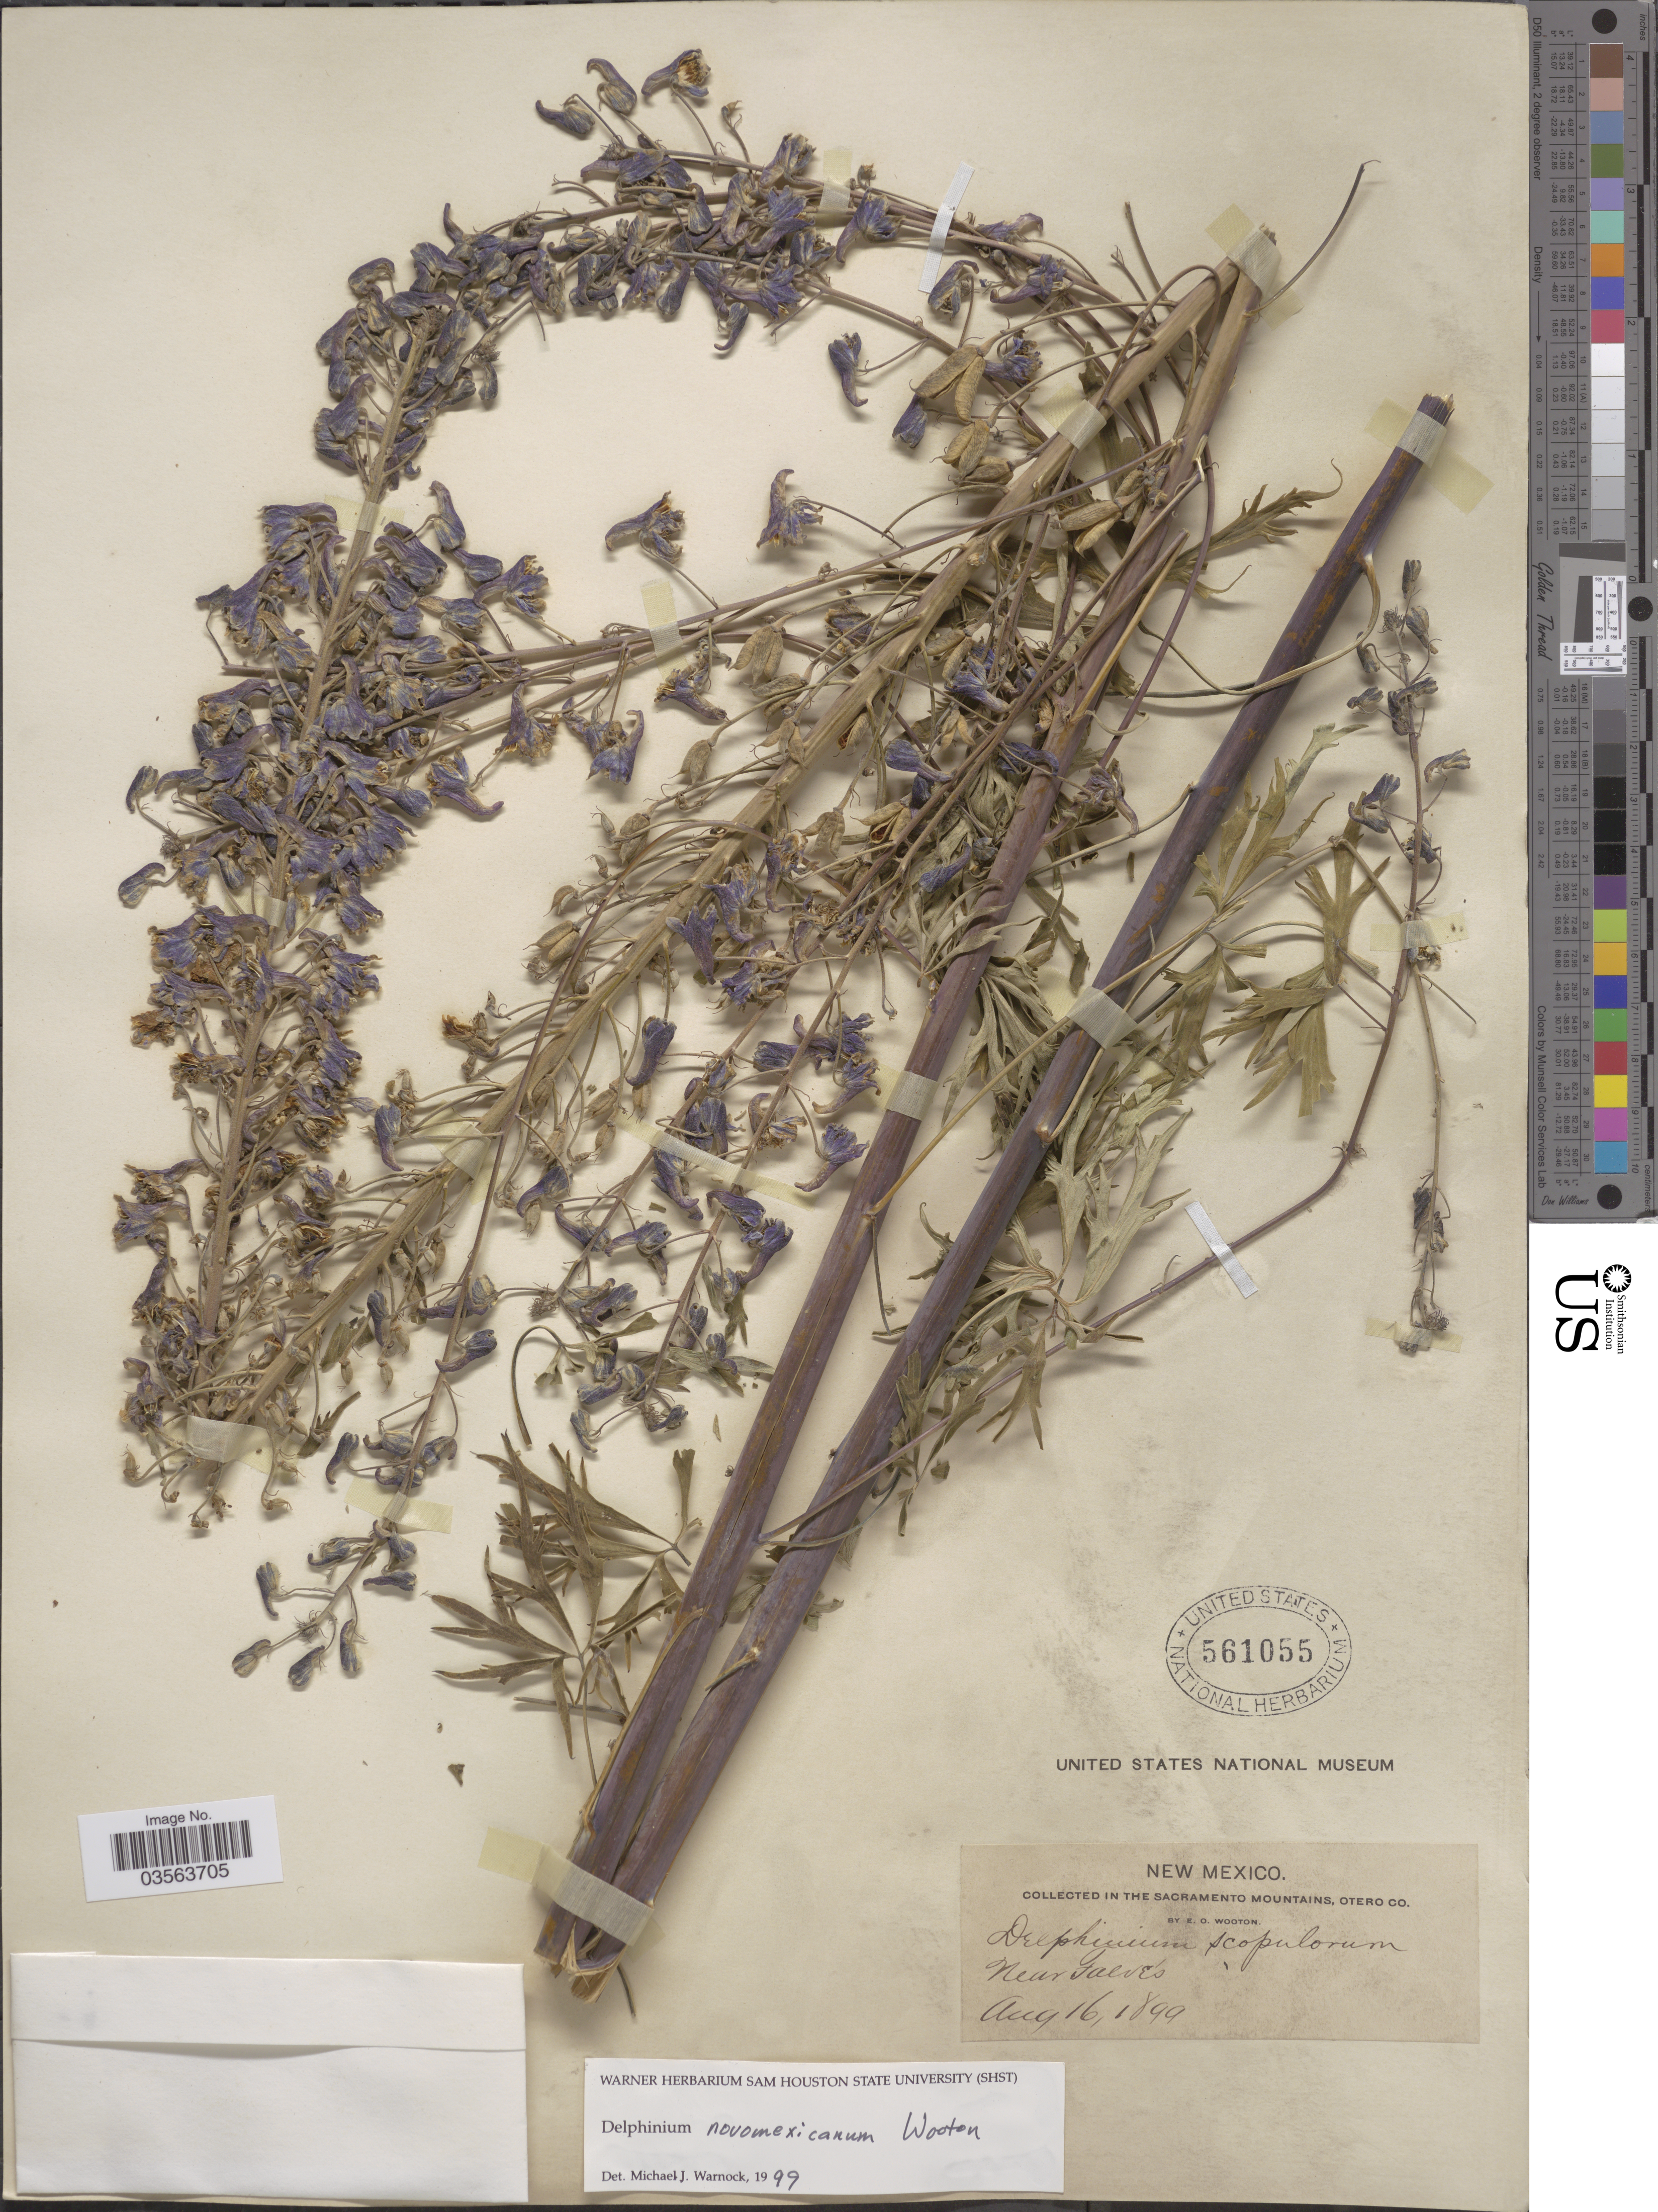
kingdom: Plantae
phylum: Tracheophyta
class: Magnoliopsida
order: Ranunculales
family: Ranunculaceae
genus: Delphinium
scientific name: Delphinium novomexicanum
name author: Wooton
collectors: E. O. Wooton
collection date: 1899-08-16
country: United States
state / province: New Mexico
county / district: Otero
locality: The Sacramento Mountains, Otero Co. Near Falves.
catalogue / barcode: US 561055